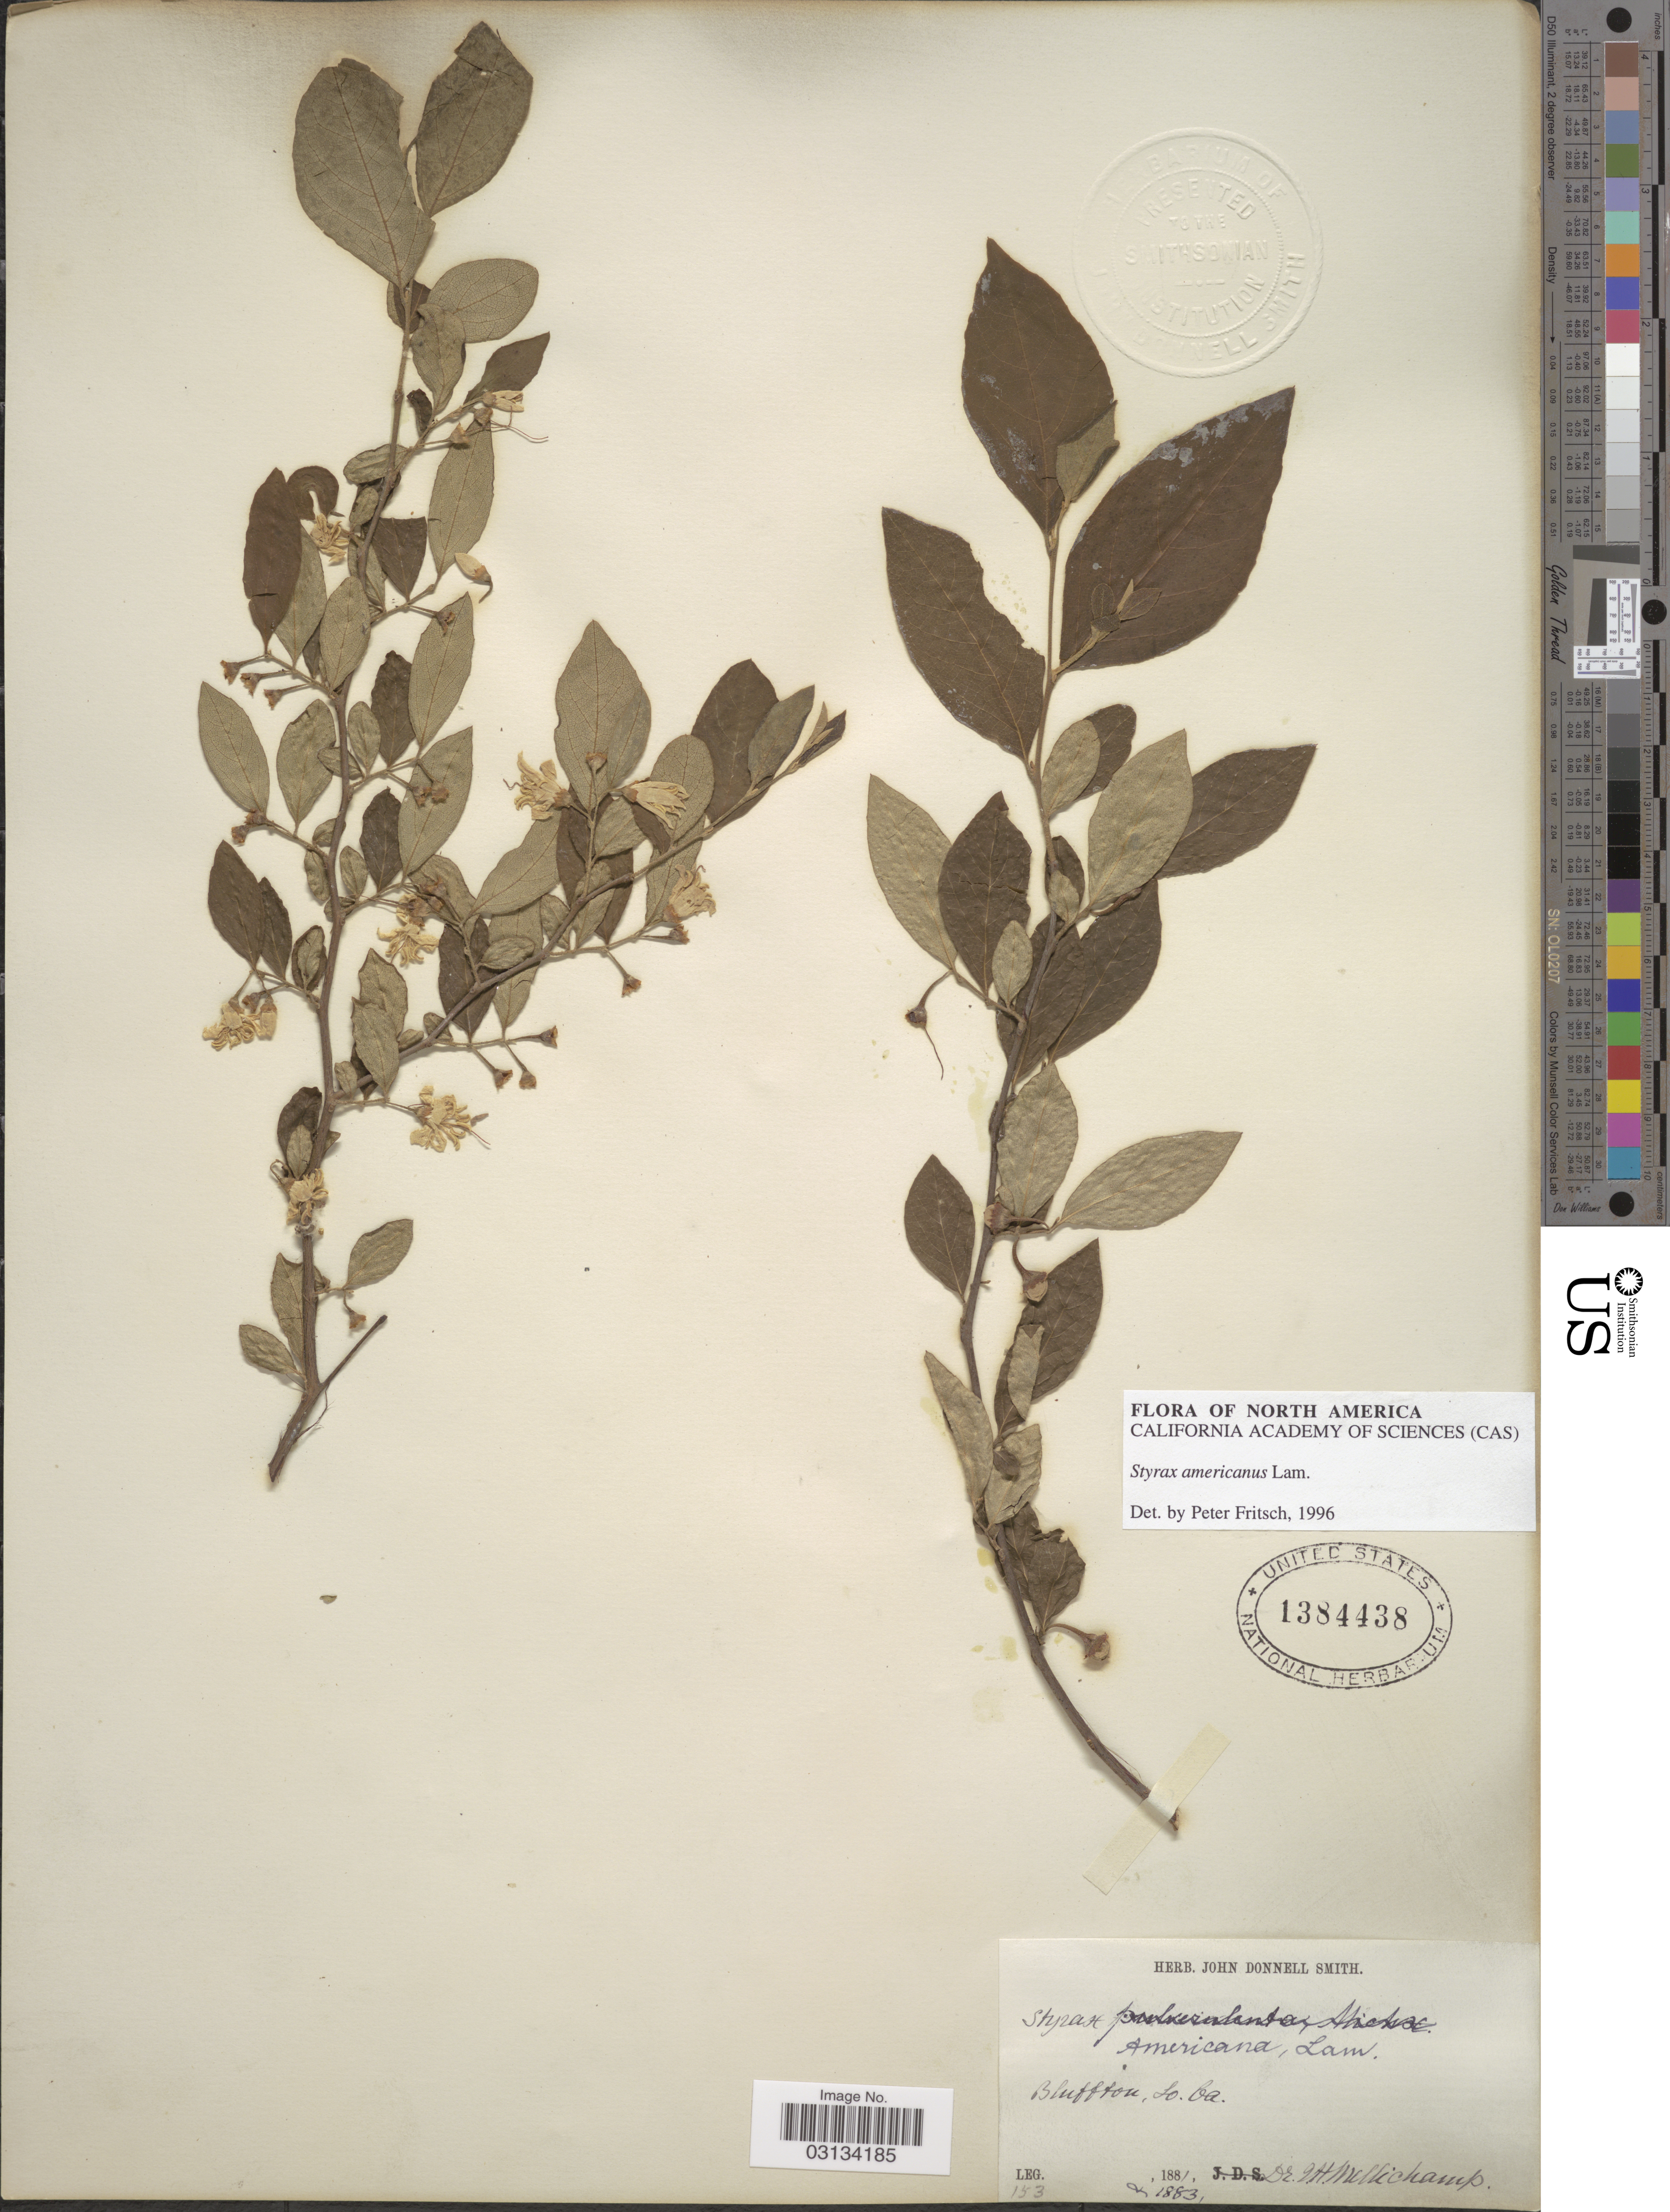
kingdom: Plantae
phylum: Tracheophyta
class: Magnoliopsida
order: Ericales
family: Styracaceae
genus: Styrax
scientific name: Styrax americanus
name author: Lam.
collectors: J. H. Mellichamp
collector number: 153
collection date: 1881/1883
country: United States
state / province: South Carolina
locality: Bluffton, So. Ca.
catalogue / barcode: US 1384438